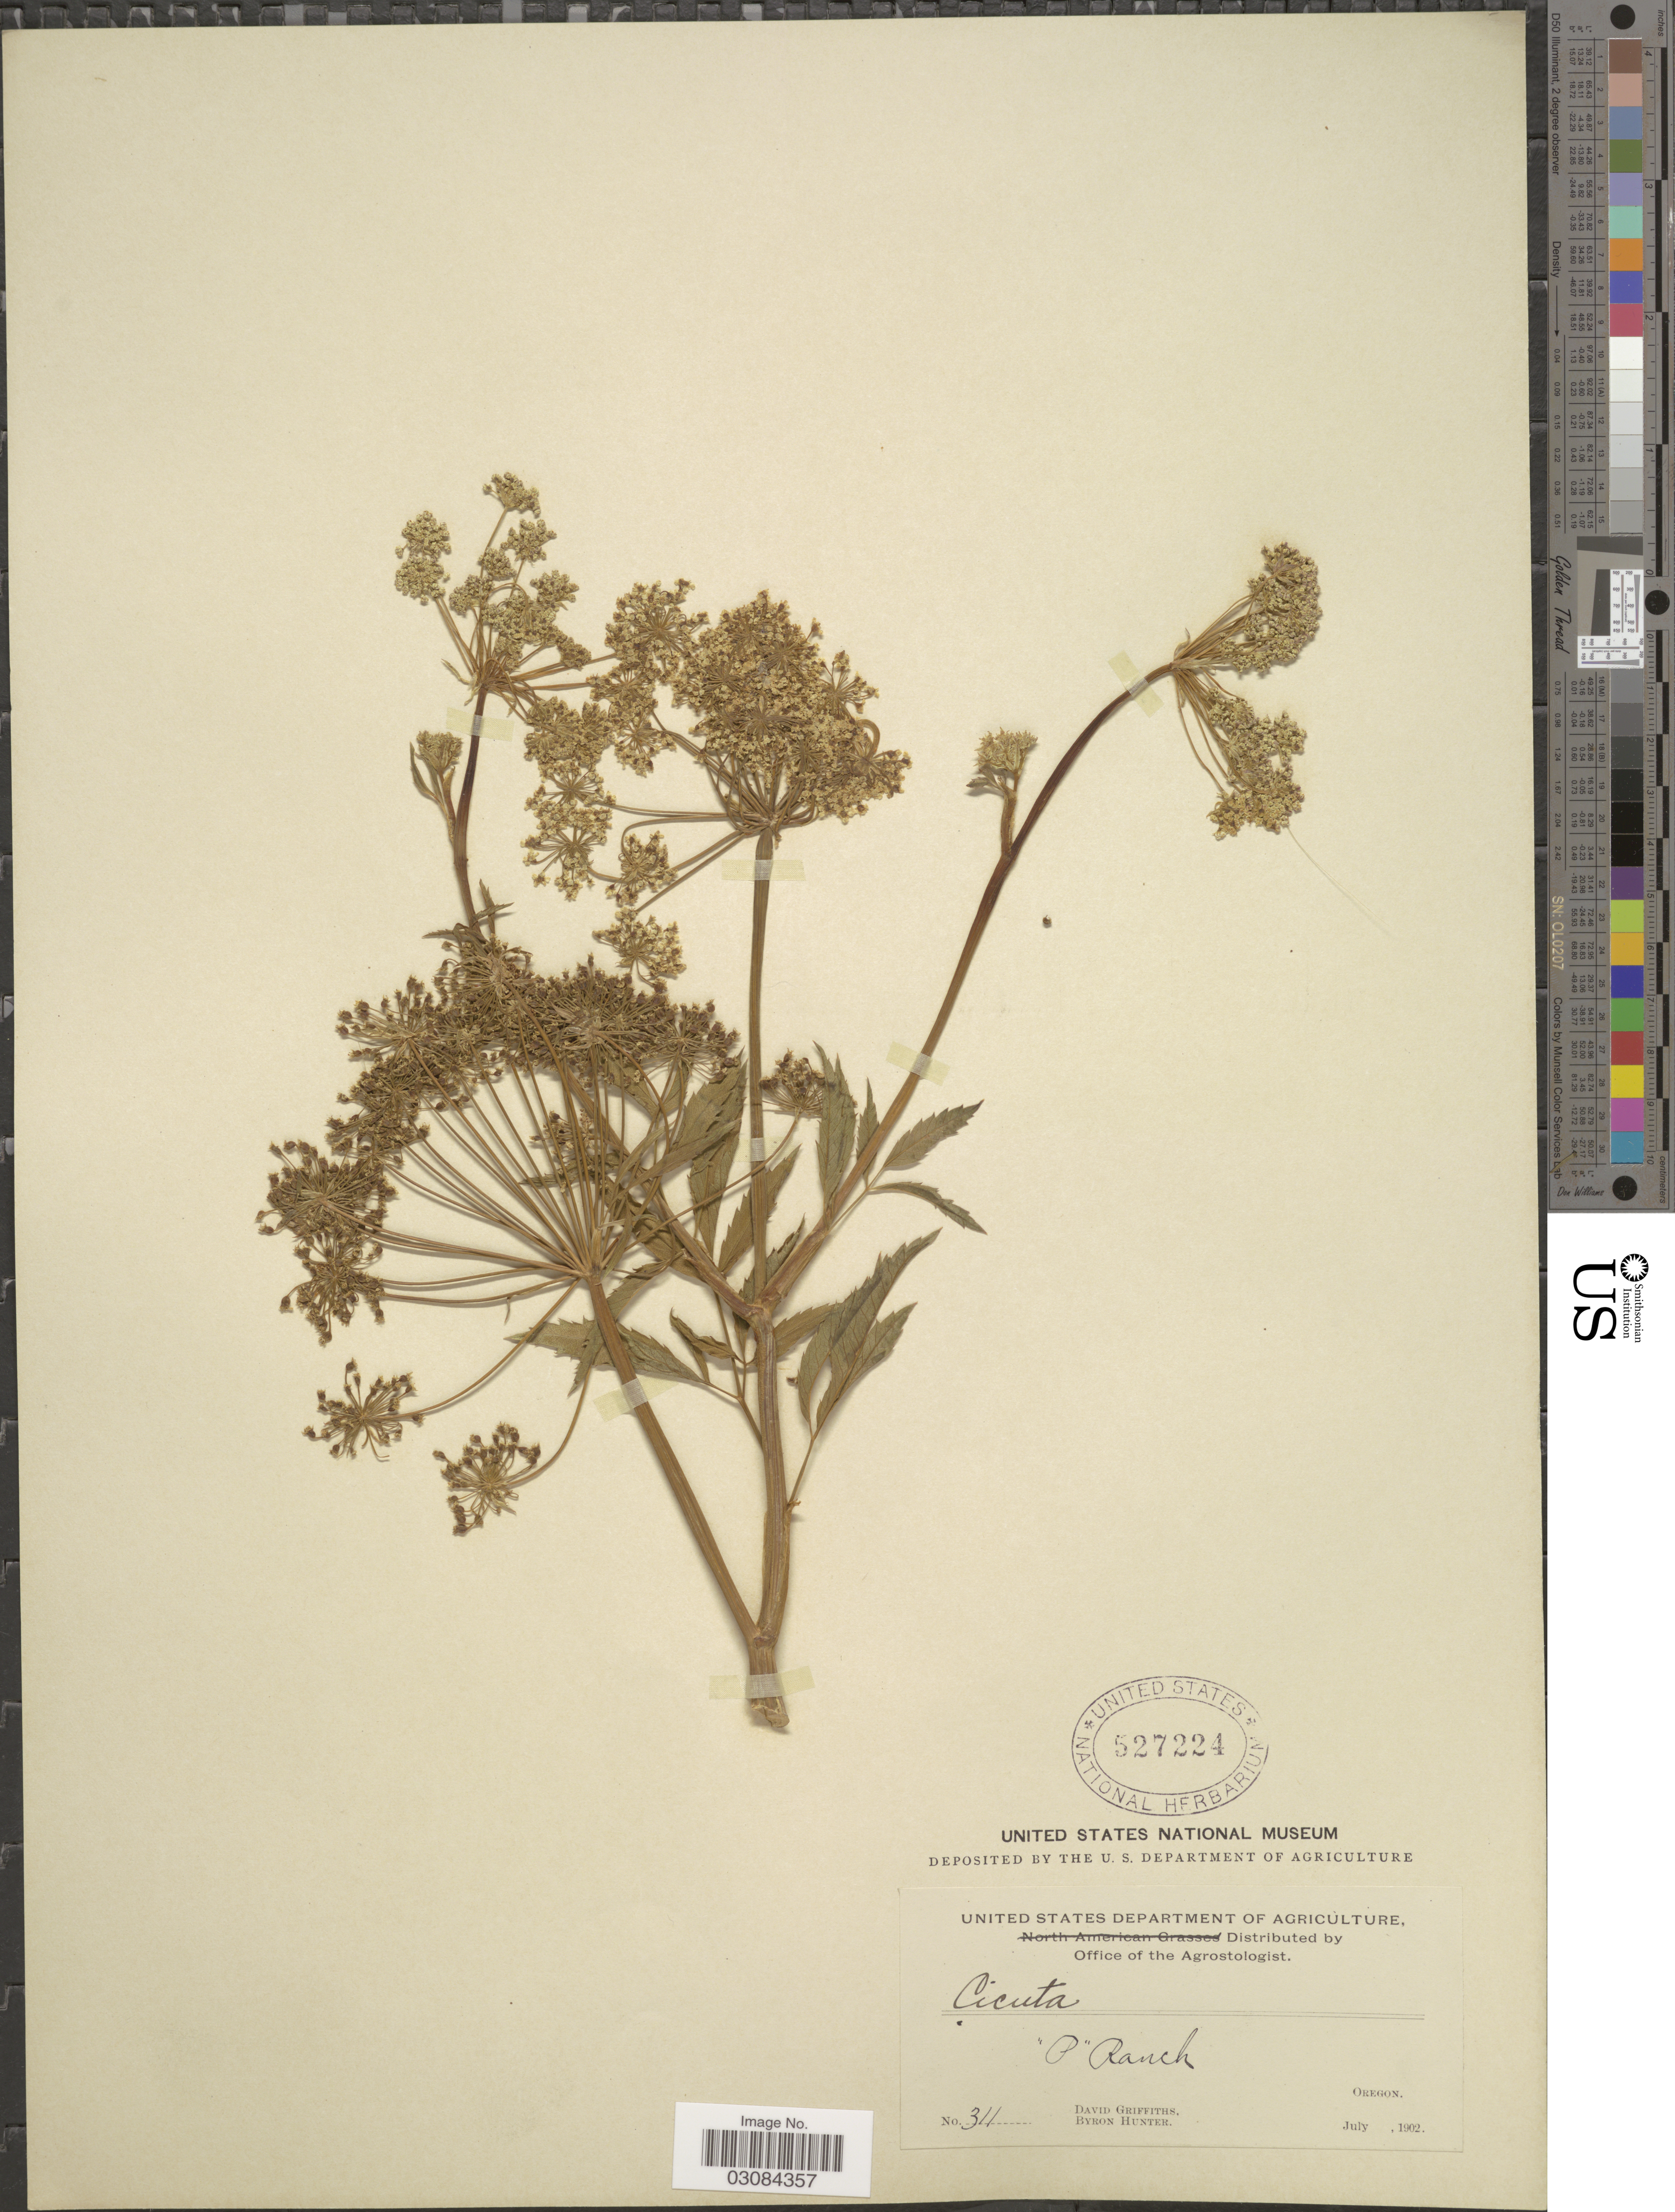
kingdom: Plantae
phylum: Tracheophyta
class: Magnoliopsida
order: Apiales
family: Apiaceae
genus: Cicuta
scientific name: Cicuta douglasii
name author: (DC.) J.M. Coult. & Rose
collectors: D. Griffiths & B. Hunter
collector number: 311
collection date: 1902-07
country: United States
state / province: Oregon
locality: P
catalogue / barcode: US 527224